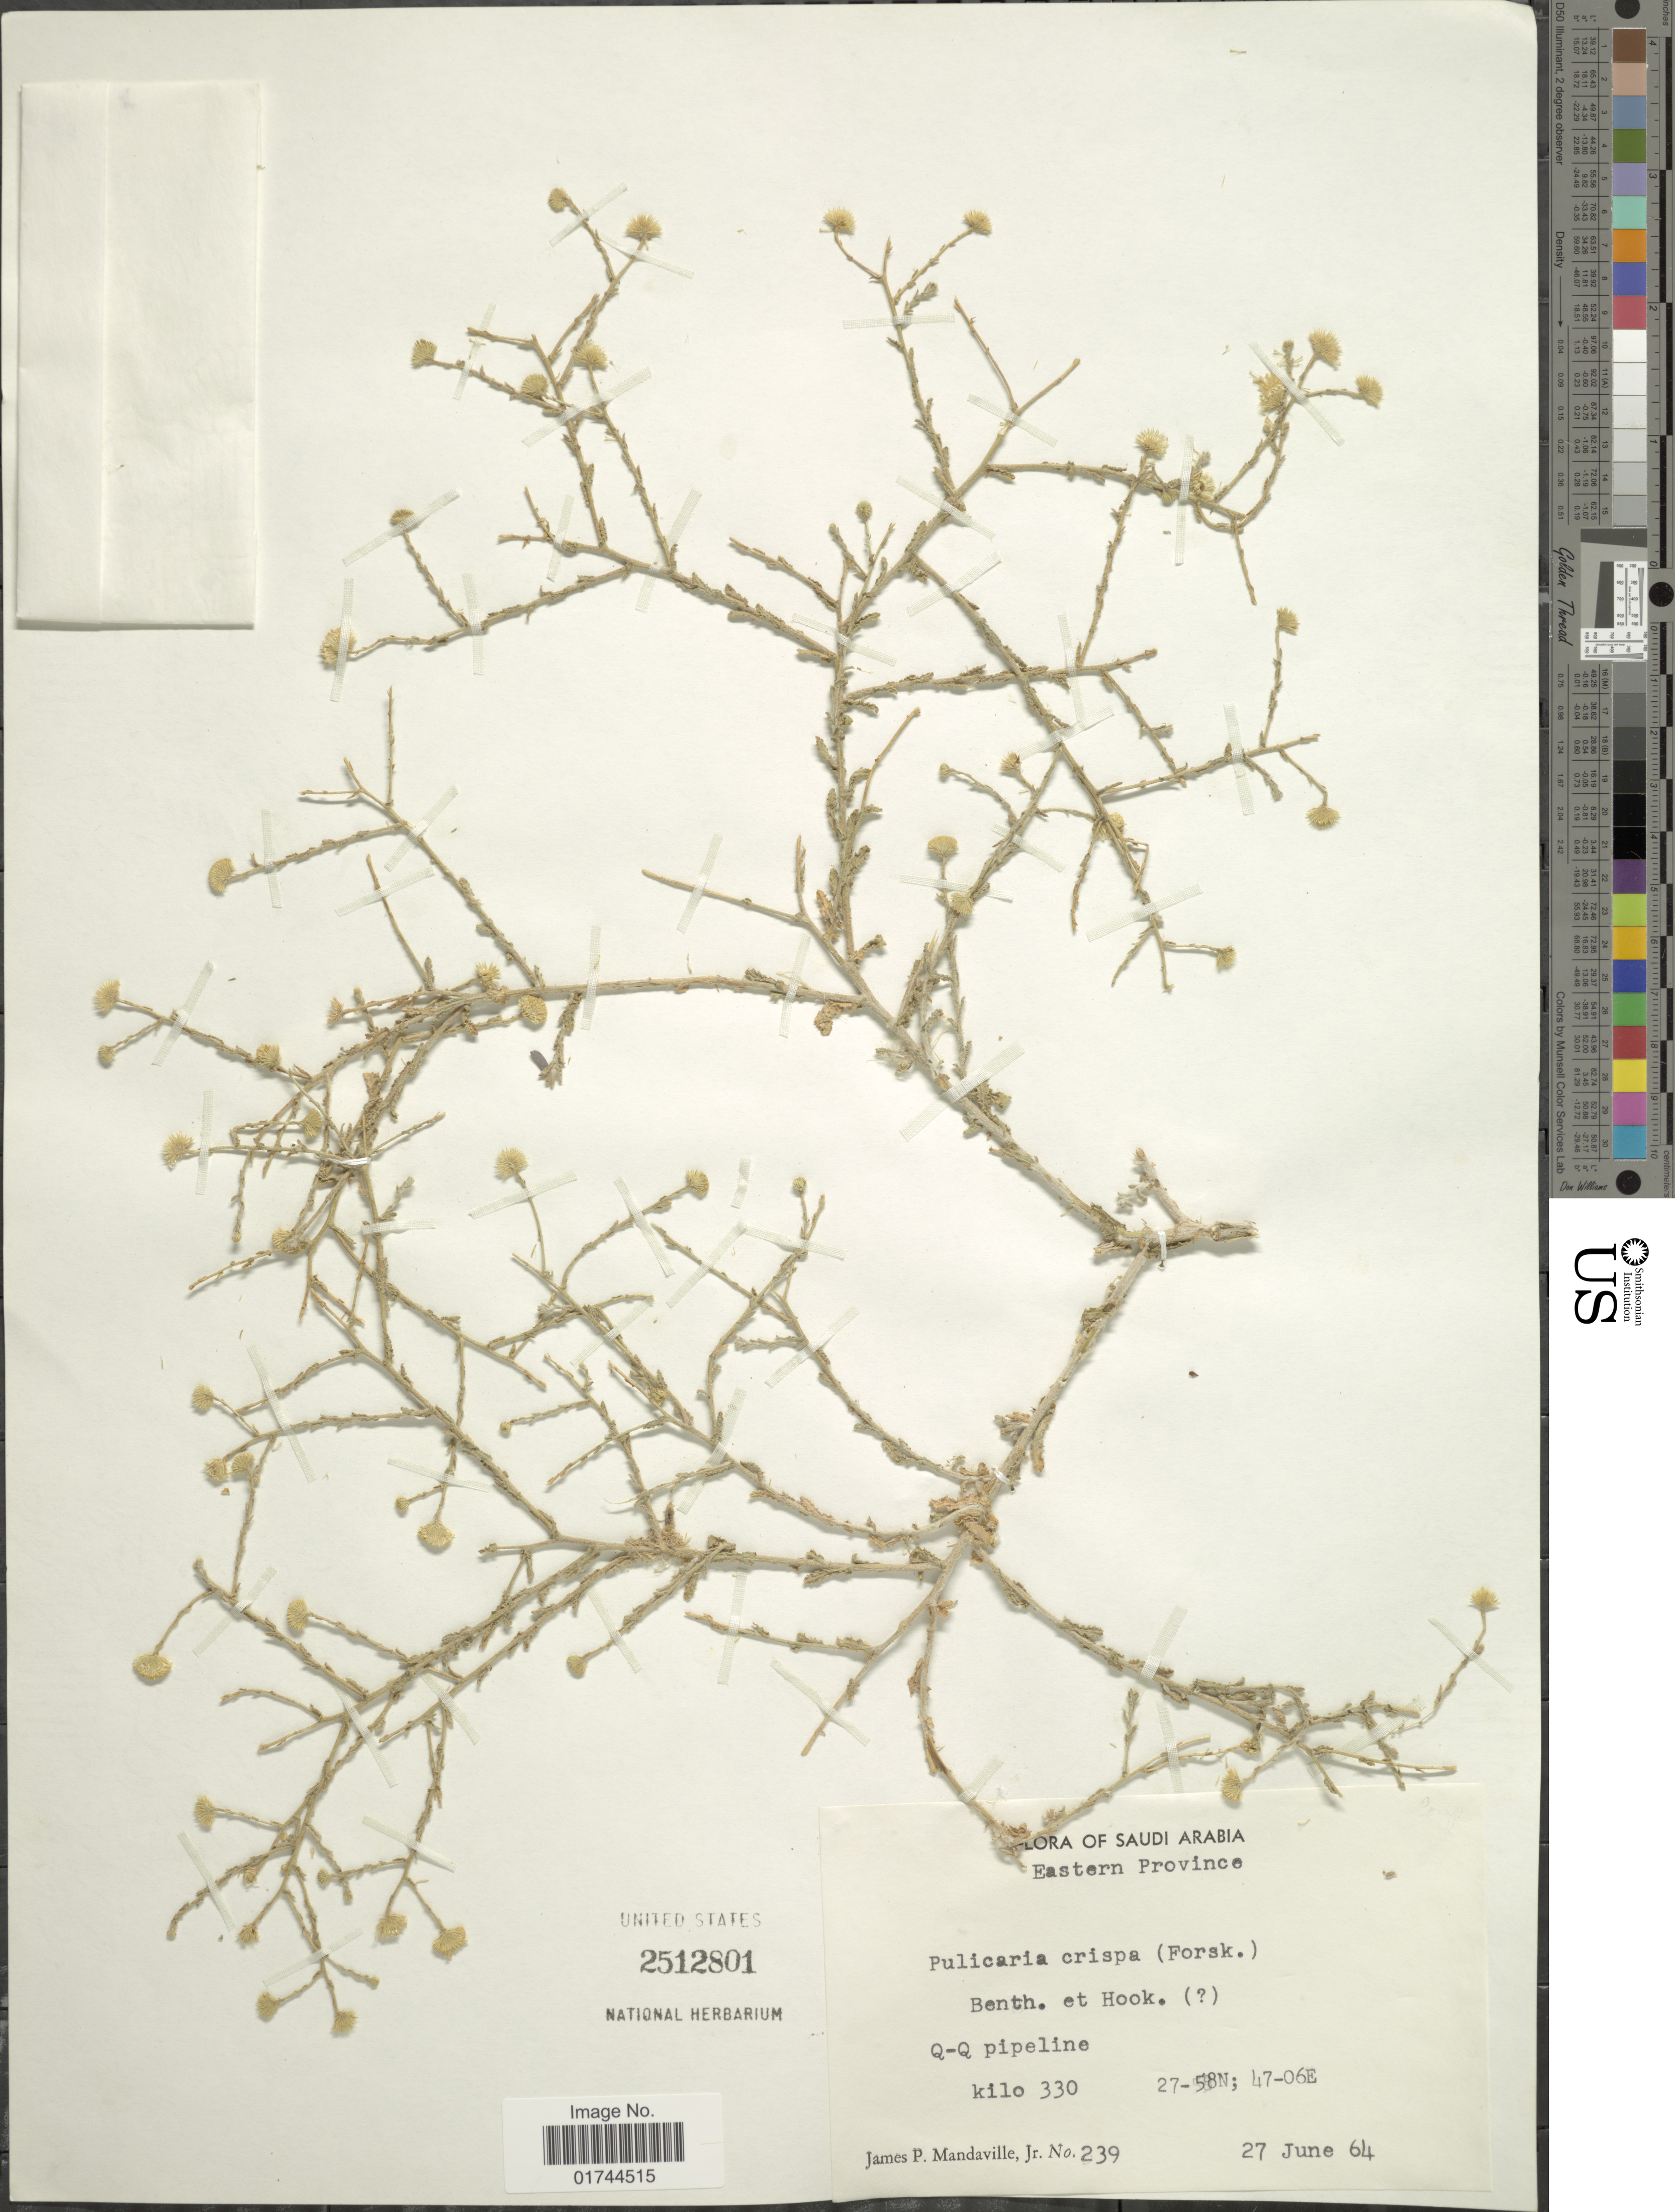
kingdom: Plantae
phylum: Tracheophyta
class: Magnoliopsida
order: Asterales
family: Asteraceae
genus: Pulicaria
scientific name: Pulicaria crispa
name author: Sch. Bip.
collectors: J. Mandaville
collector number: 239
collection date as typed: Transcribed d/m/y: 27/6/64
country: Saudi Arabia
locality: Eastern Province, Q-Q pipeline, Kilo 330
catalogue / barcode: US 2512801